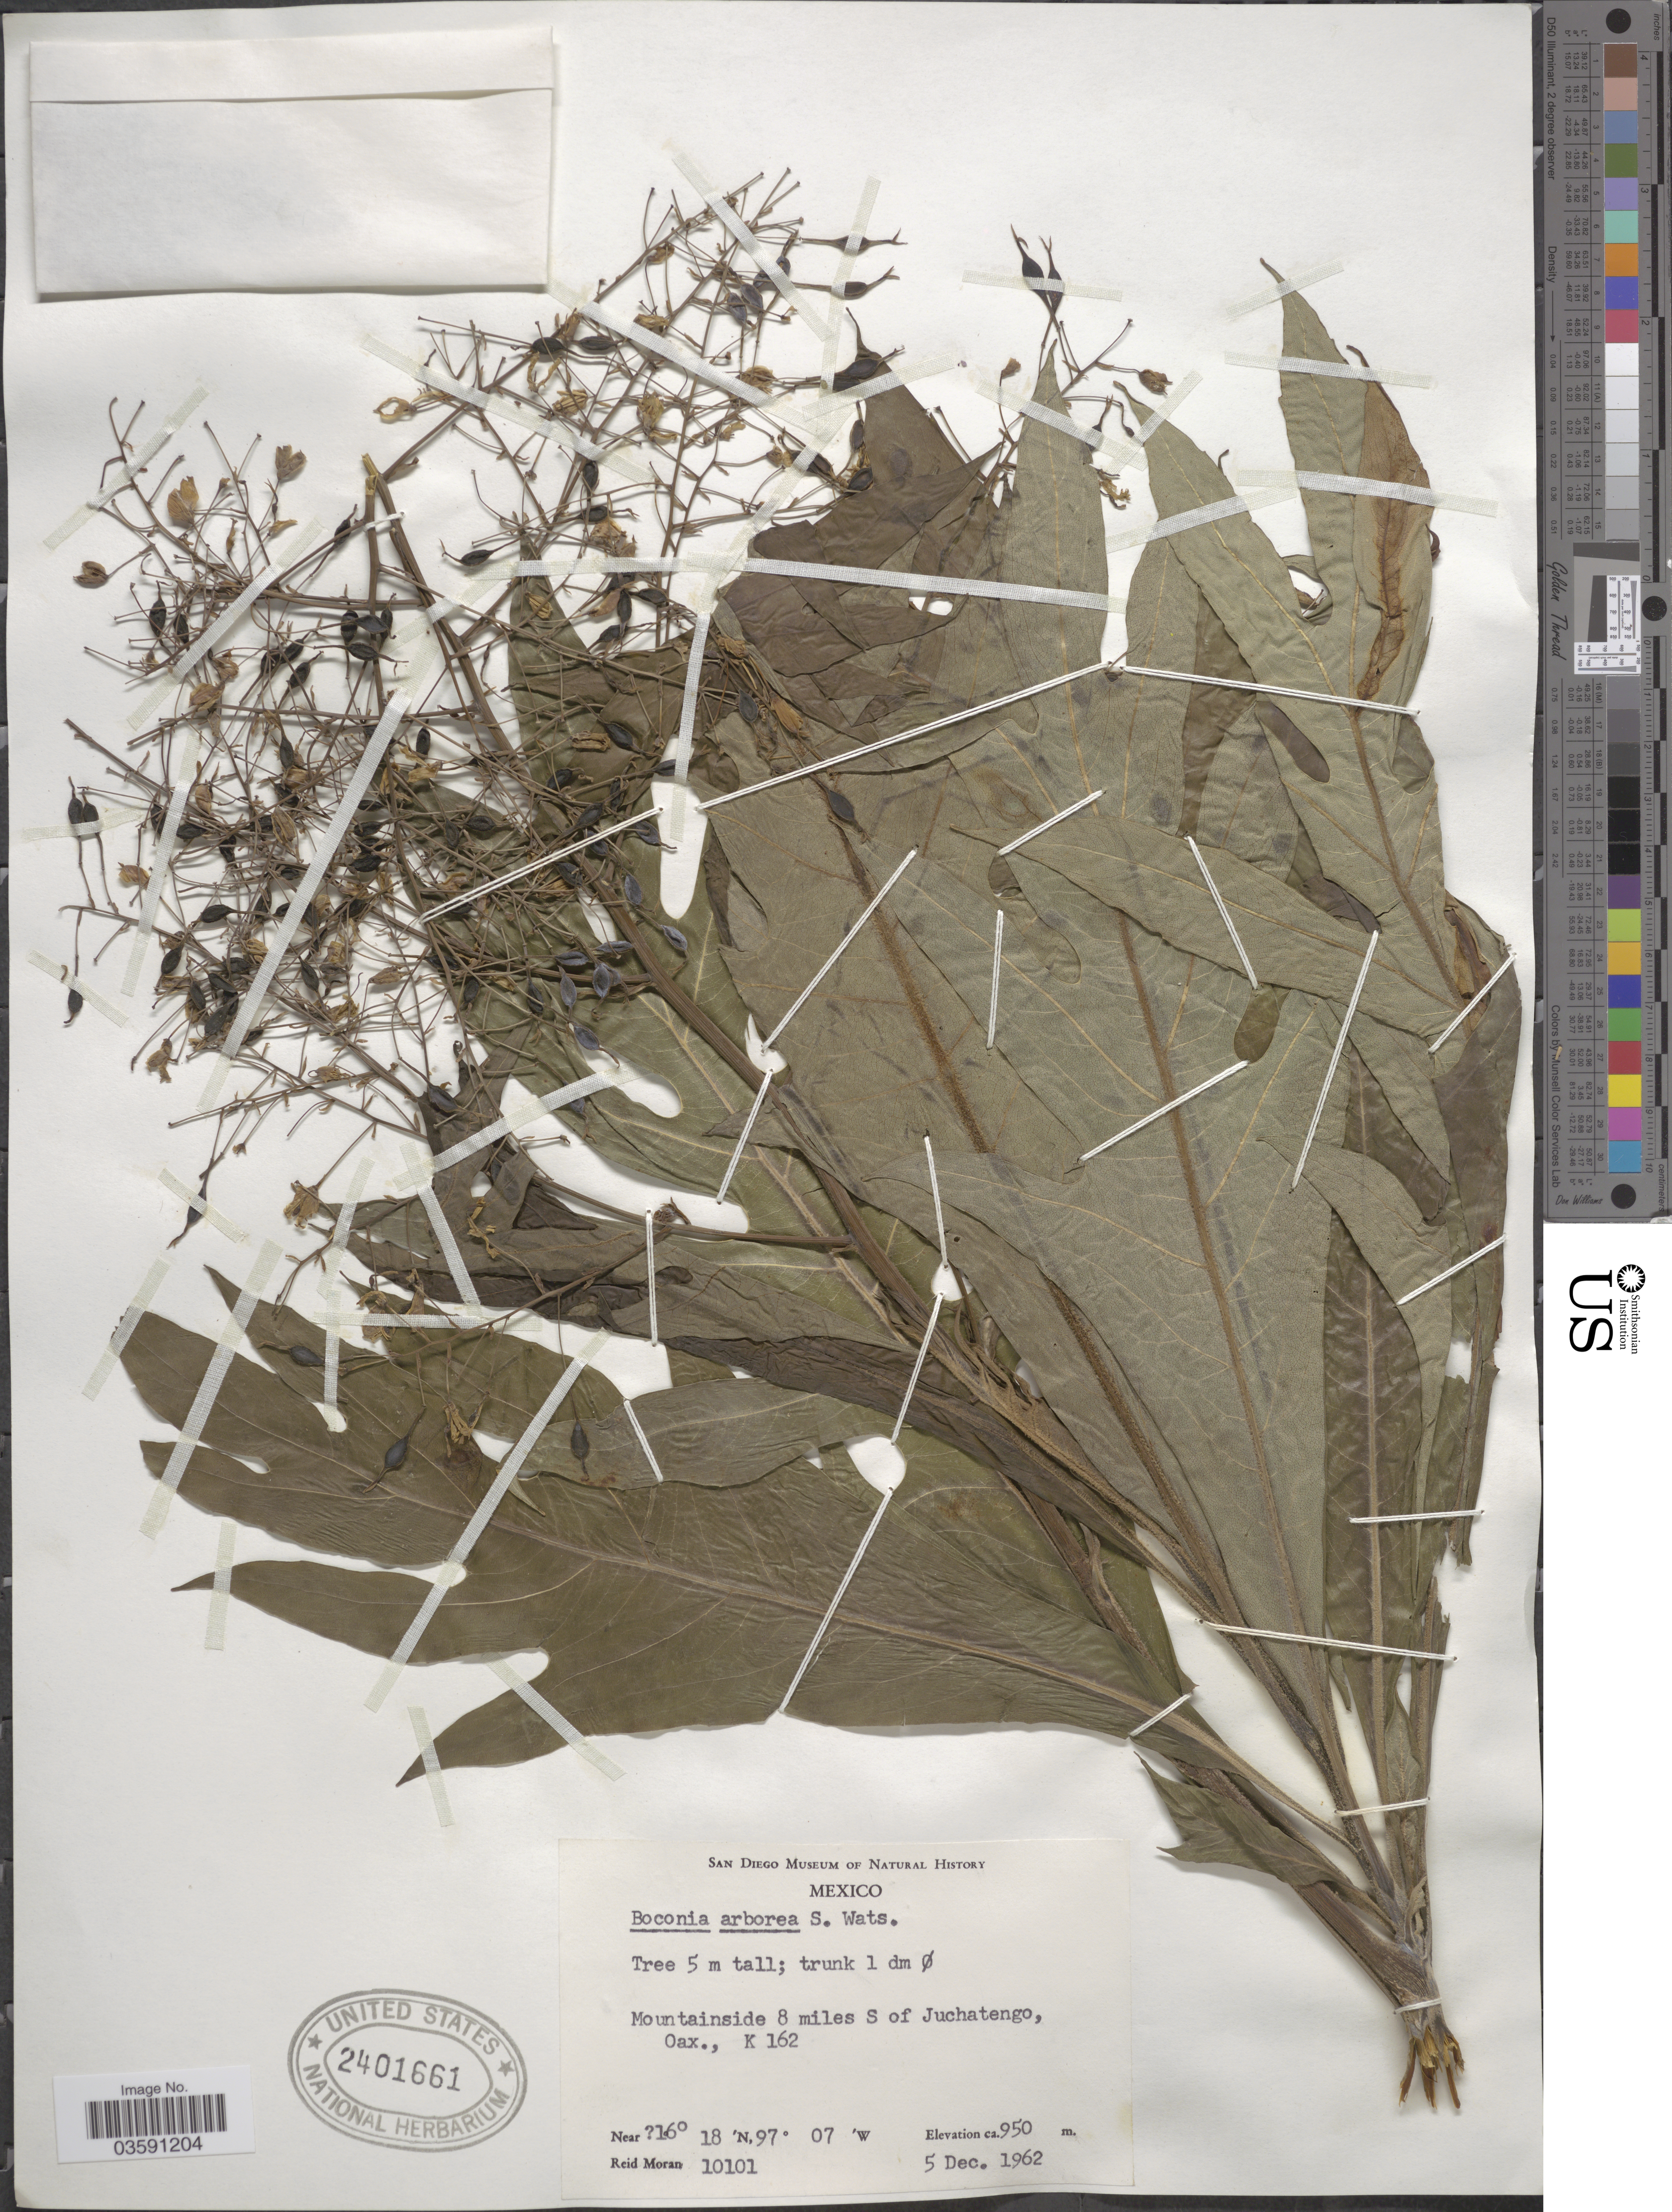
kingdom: Plantae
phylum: Tracheophyta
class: Magnoliopsida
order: Ranunculales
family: Papaveraceae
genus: Bocconia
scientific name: Bocconia arborea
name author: S. Watson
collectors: R. Moran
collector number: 10101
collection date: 1962-12-05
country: Mexico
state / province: Oaxaca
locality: Mountainside 8 miles S of Juchatengo, K. 162.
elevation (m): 950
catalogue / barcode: US 2401661